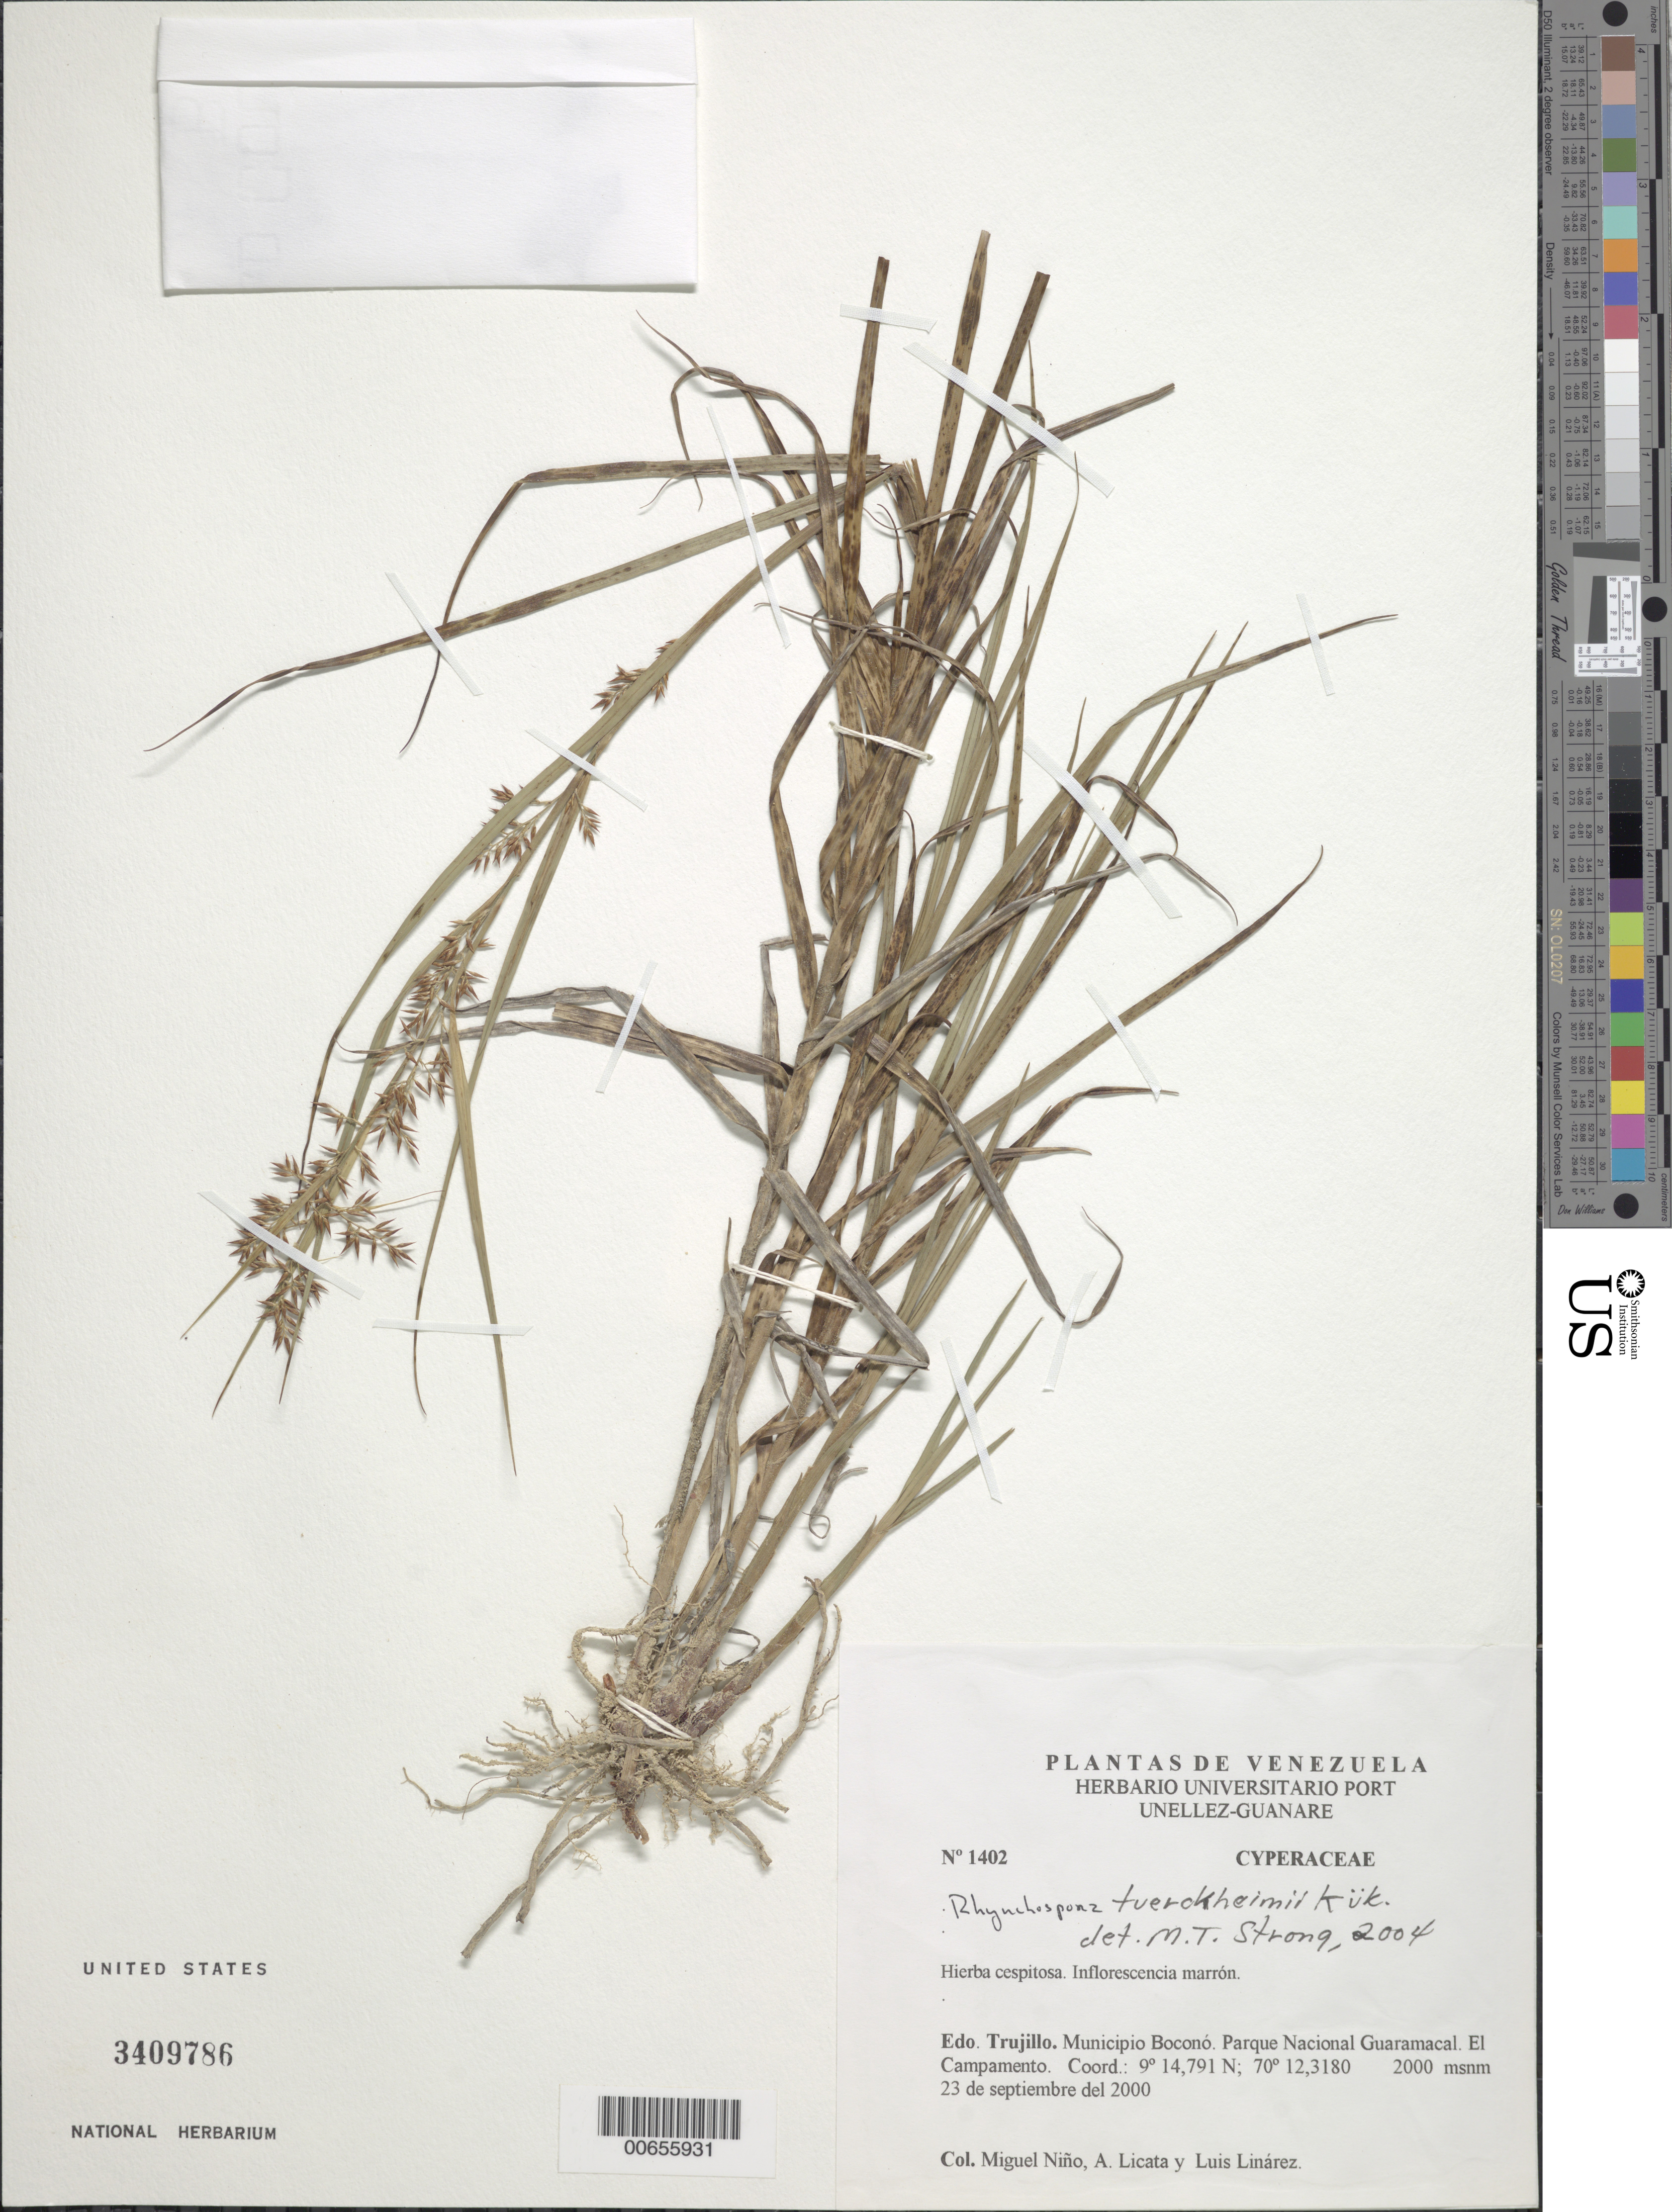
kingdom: Plantae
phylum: Tracheophyta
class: Liliopsida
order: Poales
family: Cyperaceae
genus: Rhynchospora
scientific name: Rhynchospora tuerckheimii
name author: C.B. Clarke ex Kük.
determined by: Strong, Mark T., (BOT), Smithsonian Institution - National Museum of Natural History (UNITED STATES)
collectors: S. M. Niño, A. Licata & L. Linárez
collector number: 1402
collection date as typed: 23 Sep 2000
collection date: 2000-09-23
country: Venezuela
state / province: Trujillo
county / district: Boconó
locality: Parque Nacional Guaramacal, El Campamento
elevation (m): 2000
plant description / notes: PORT, US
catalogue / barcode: US 3409786